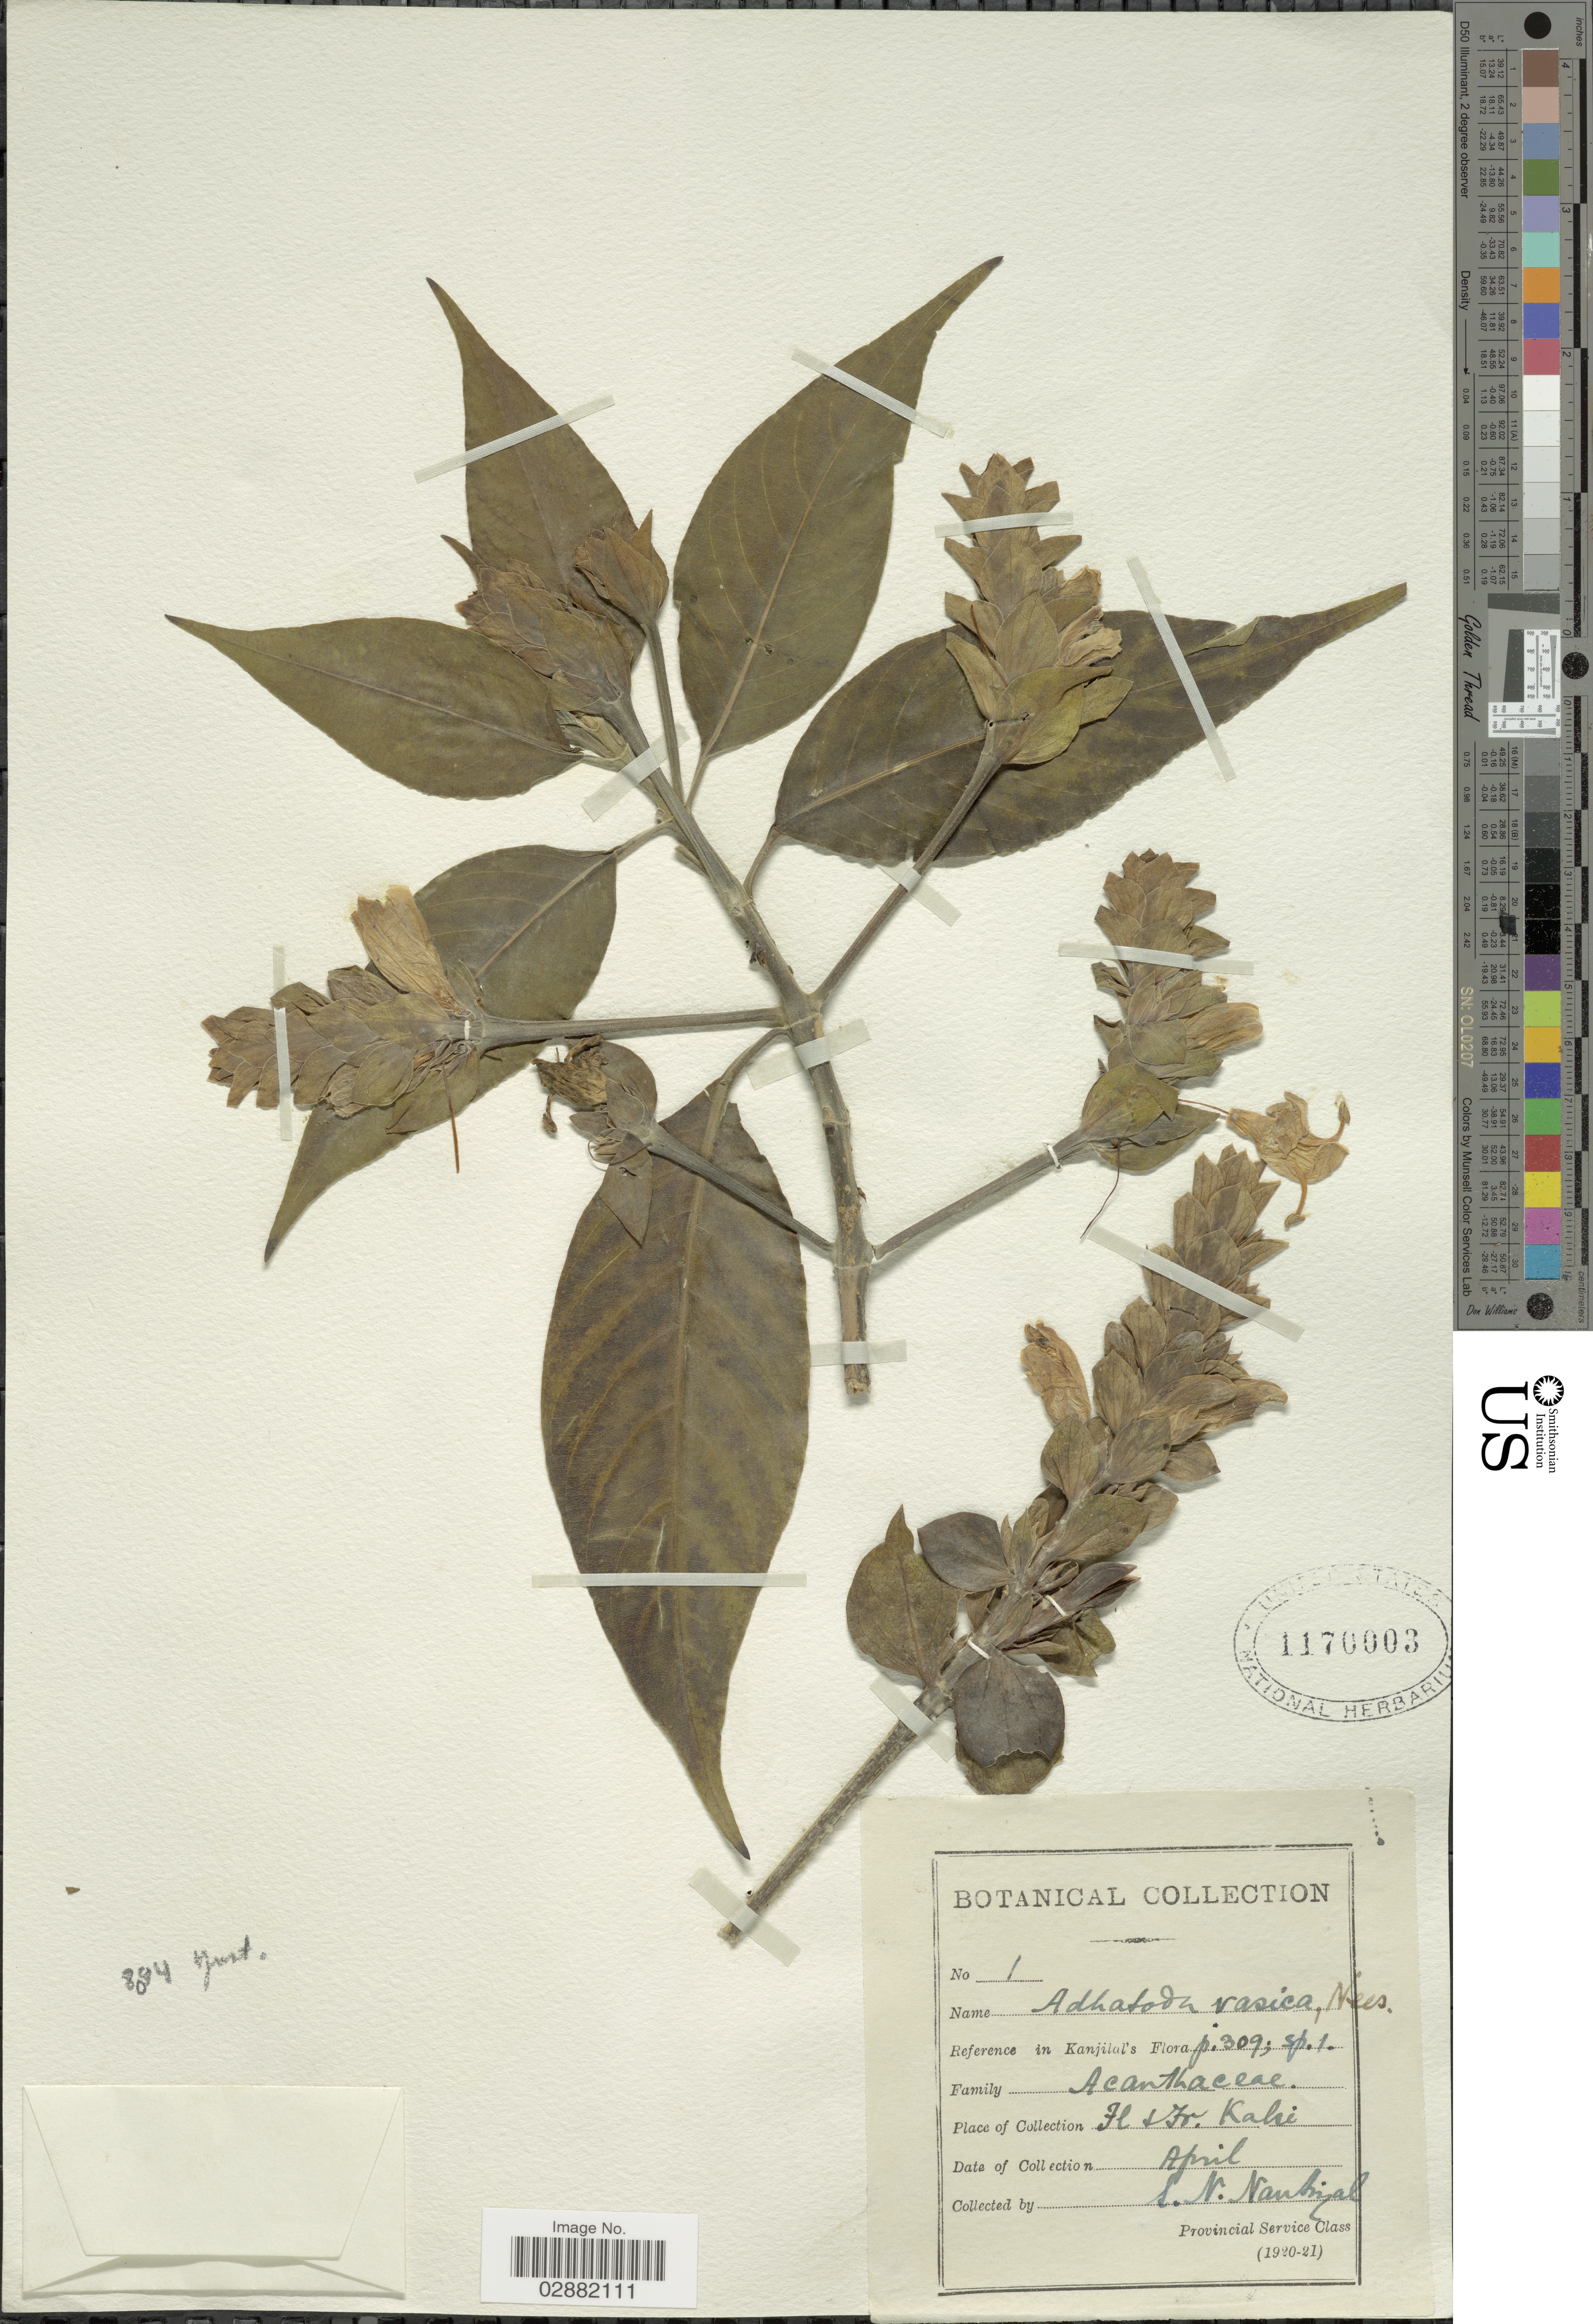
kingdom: Plantae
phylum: Tracheophyta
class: Magnoliopsida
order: Lamiales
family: Acanthaceae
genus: Justicia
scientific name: Justicia adhatoda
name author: L.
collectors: S. Nautiyal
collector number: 1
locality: Fl. Fr. Kahi.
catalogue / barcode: US 1170003